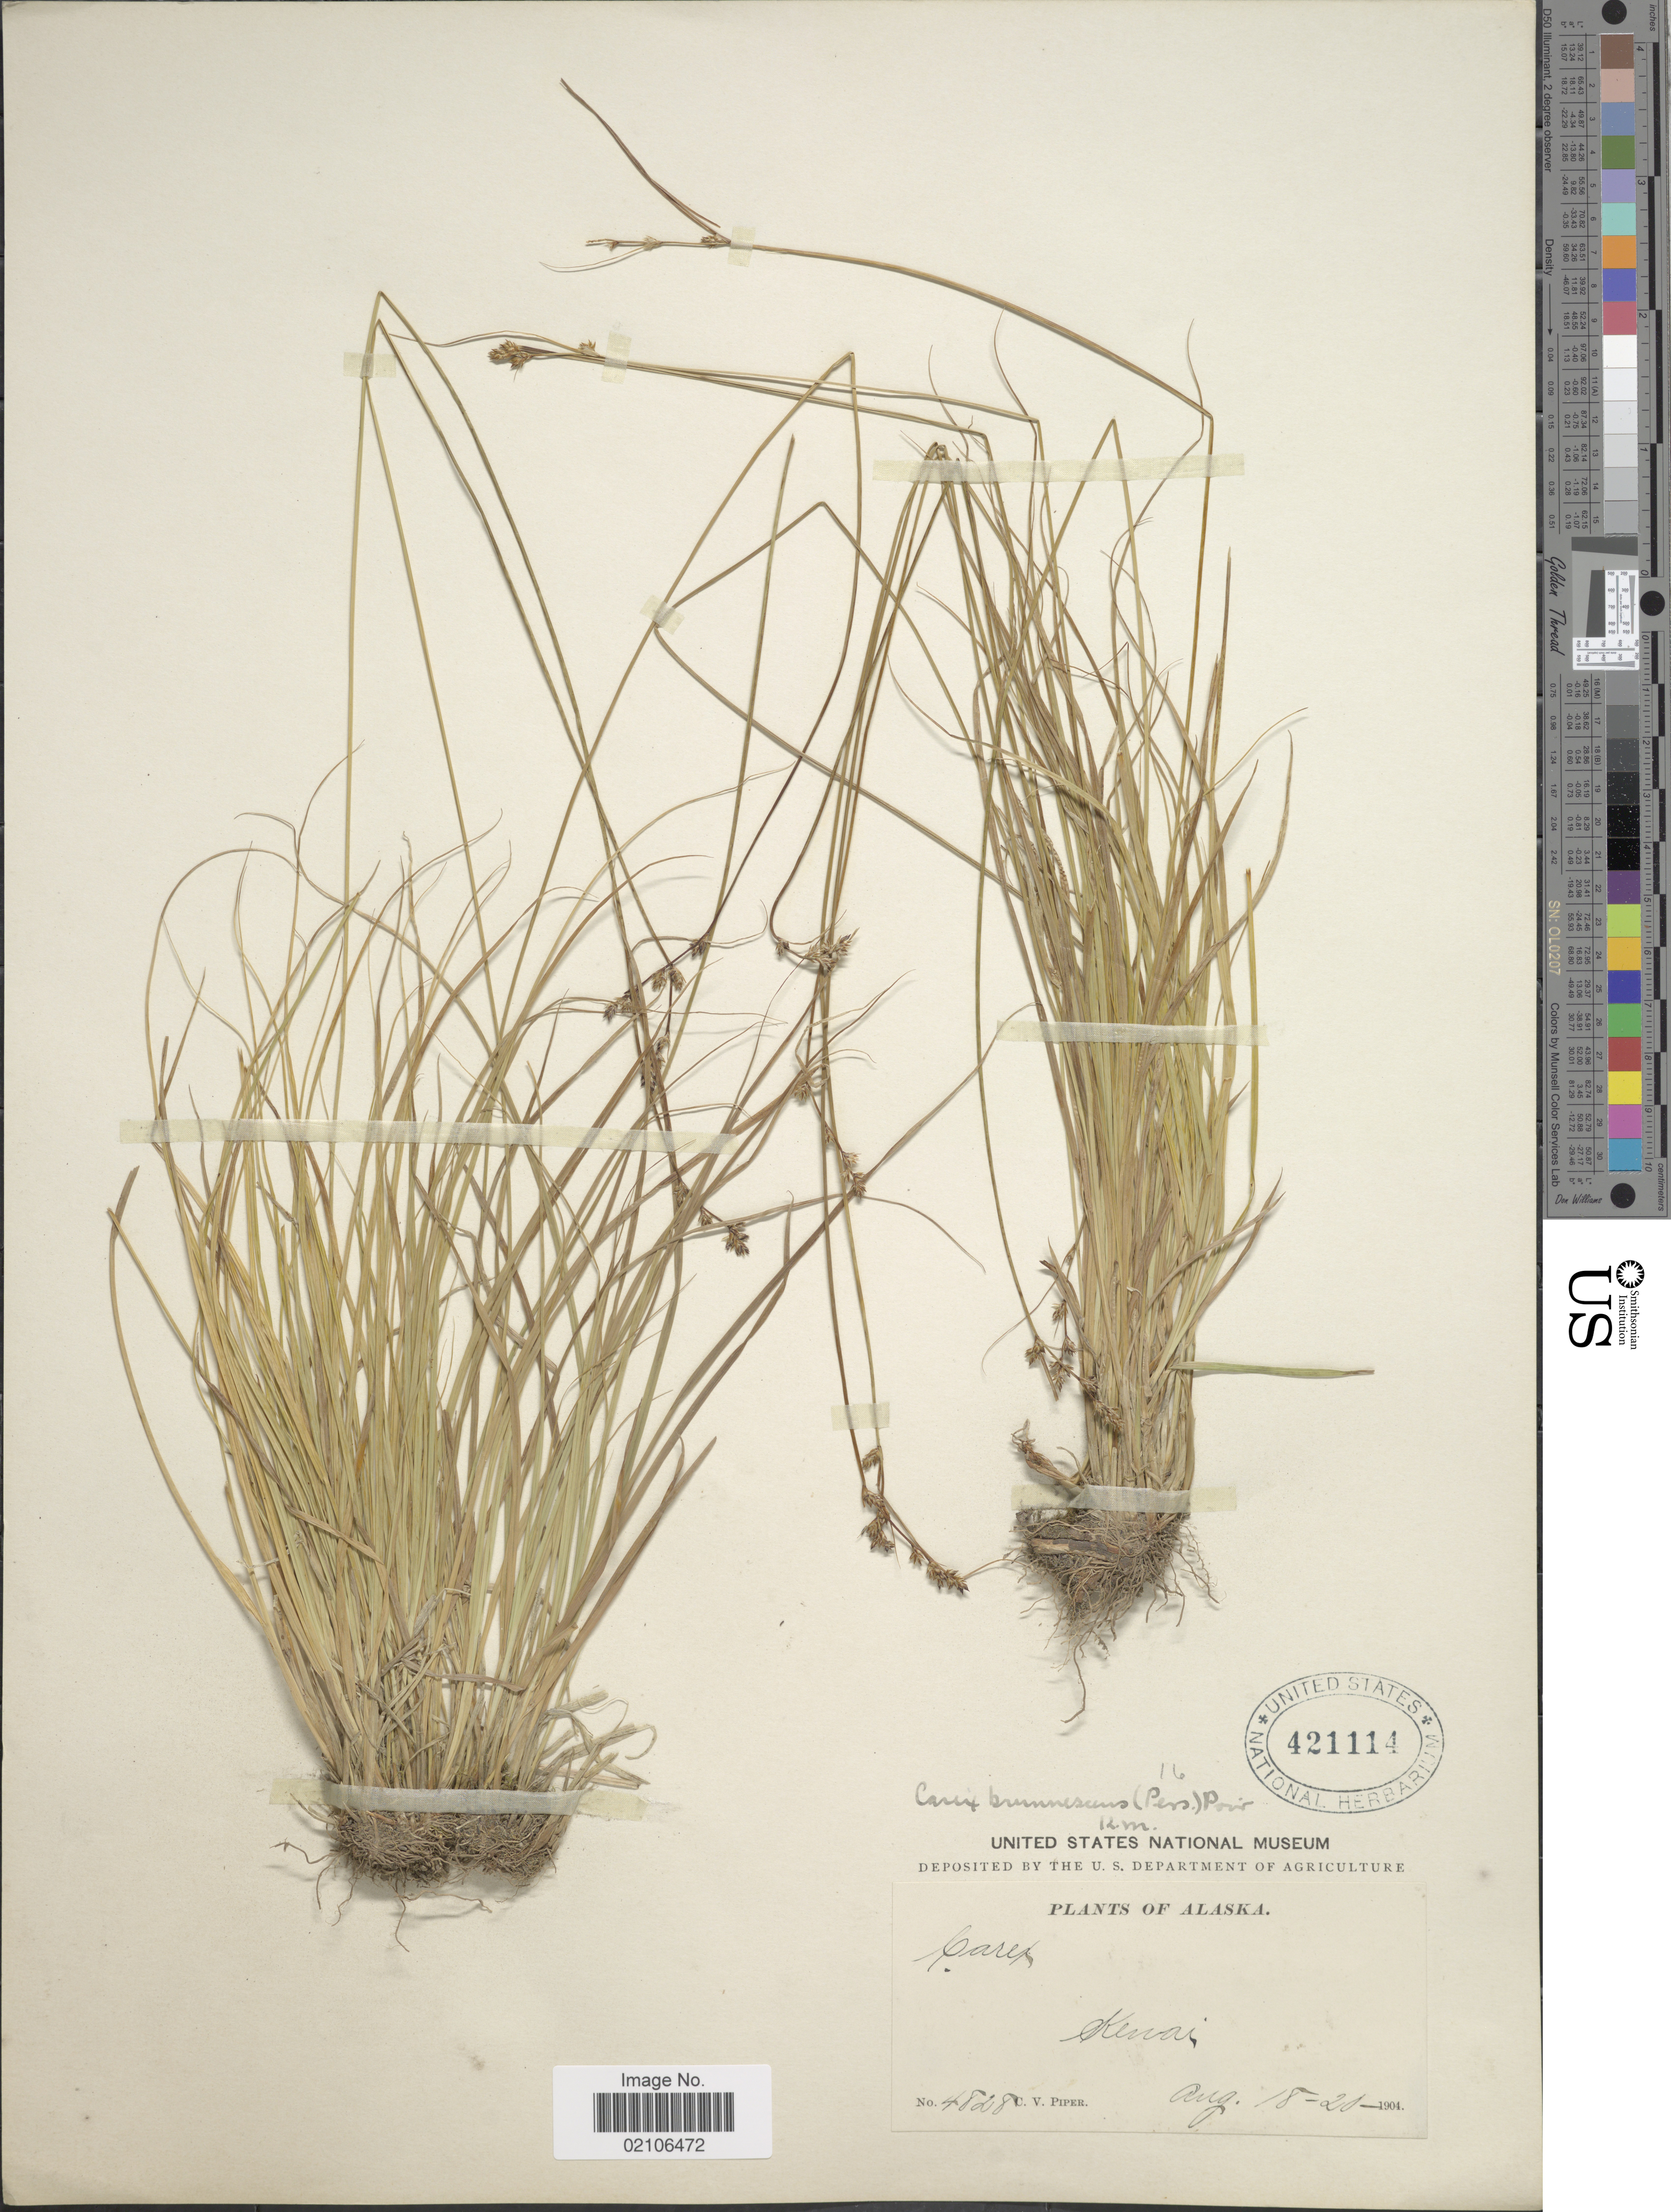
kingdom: Plantae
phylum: Tracheophyta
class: Liliopsida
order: Poales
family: Cyperaceae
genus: Carex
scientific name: Carex brunnescens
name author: (Pers.) Poir.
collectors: C. V. Piper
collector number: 4828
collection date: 1904-08-18/1904-08-20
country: United States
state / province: Alaska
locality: Kenai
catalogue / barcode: US 421114